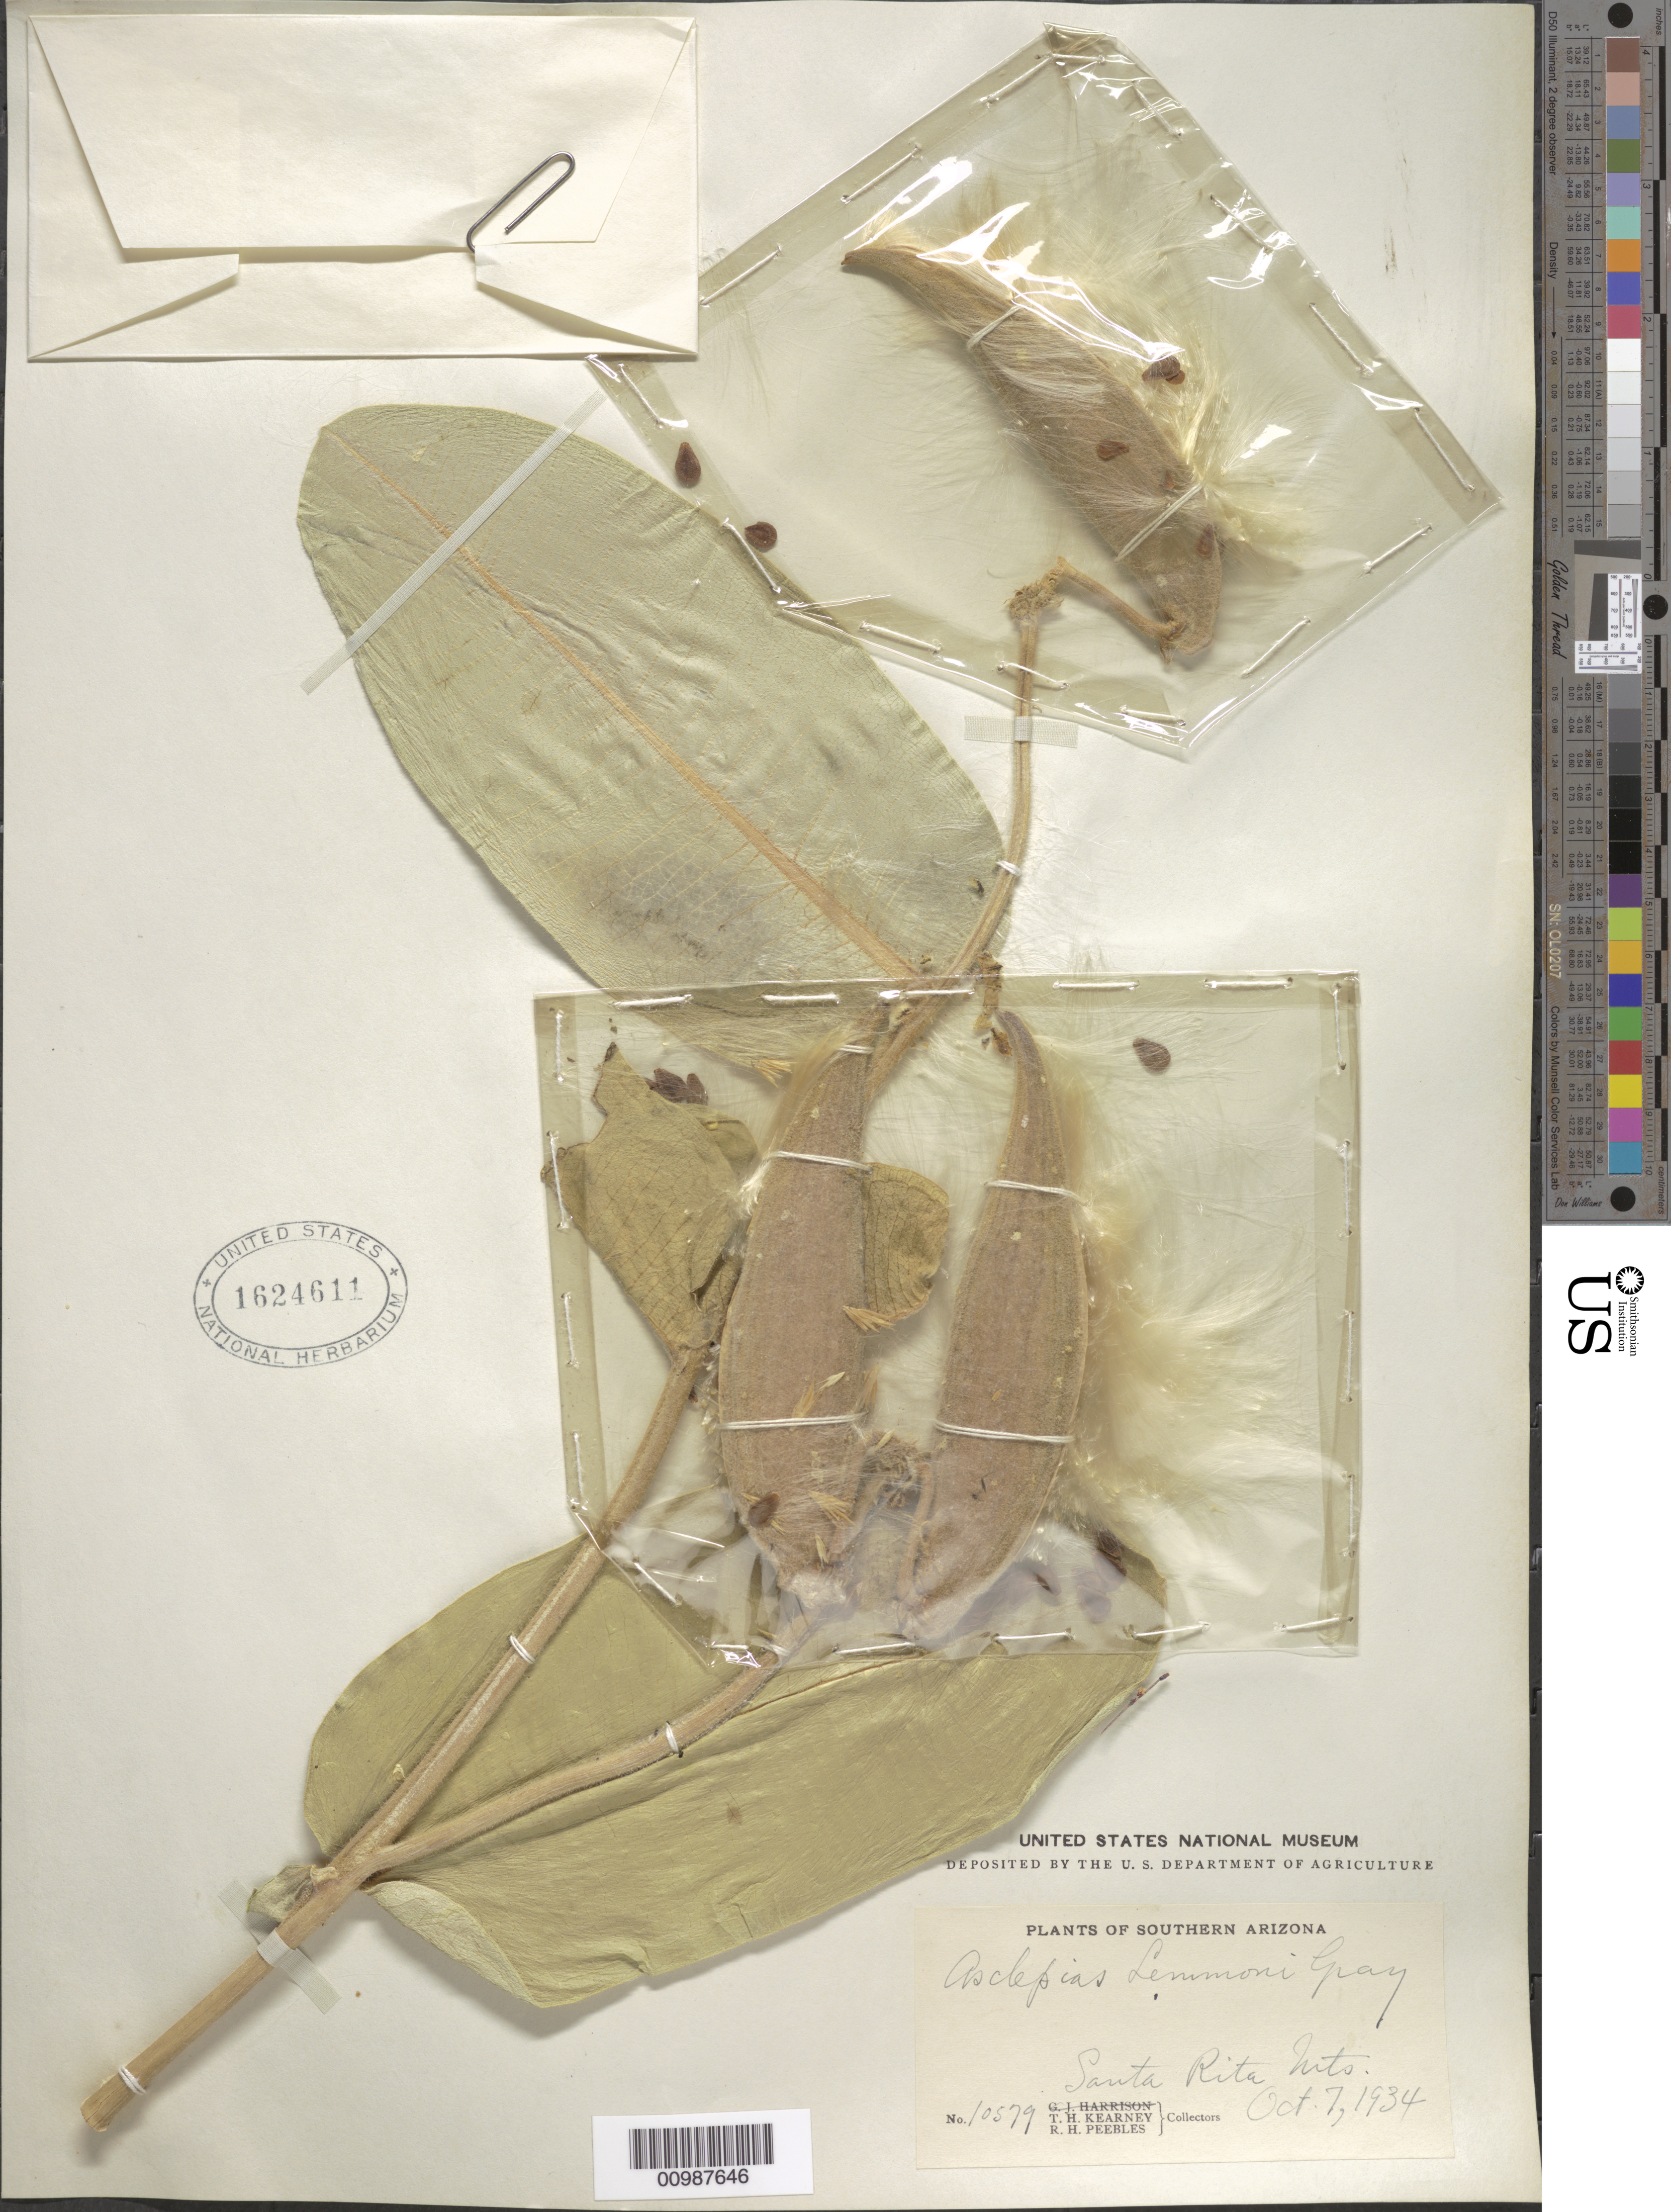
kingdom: Plantae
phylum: Tracheophyta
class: Magnoliopsida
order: Gentianales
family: Apocynaceae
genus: Asclepias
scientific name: Asclepias lemmonii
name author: A. Gray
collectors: T. H. Kearney & R. H. Peebles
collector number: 10579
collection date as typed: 07 Oct 1934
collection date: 1934-10-07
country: United States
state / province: Arizona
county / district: Pima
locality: Santa Rita Mountains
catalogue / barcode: US 1624611